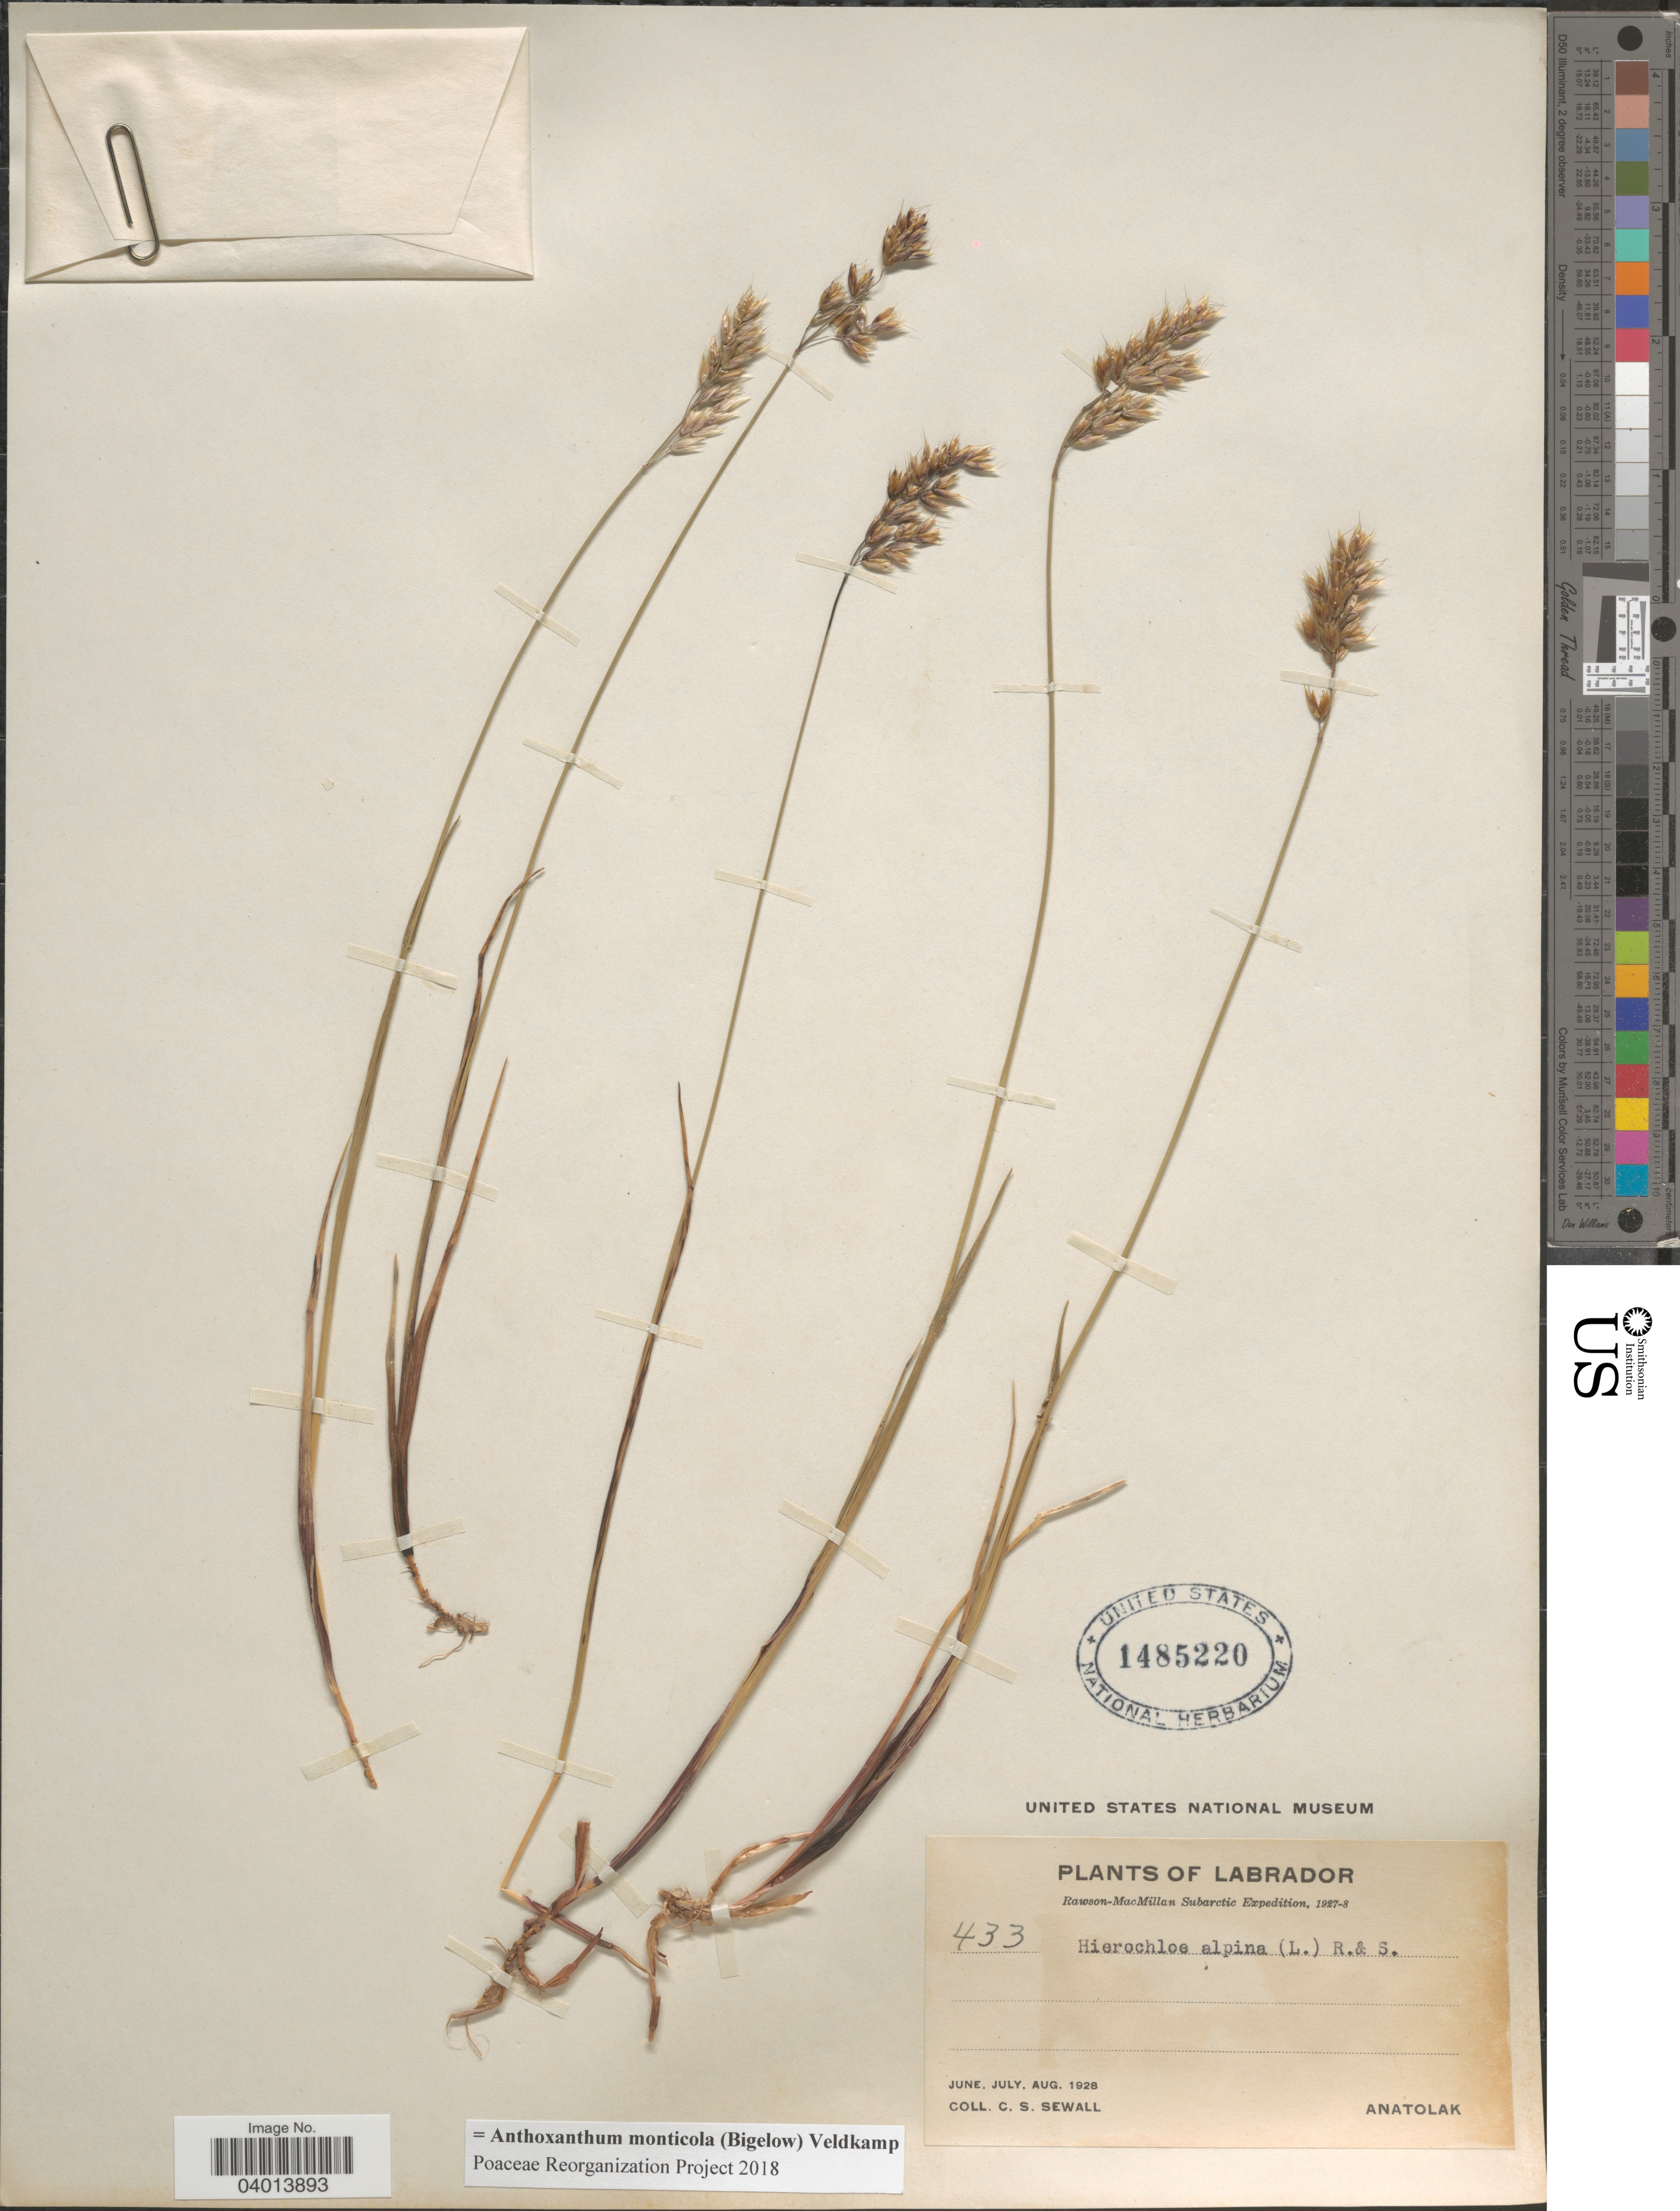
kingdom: Plantae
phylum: Tracheophyta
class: Liliopsida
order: Poales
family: Poaceae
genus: Anthoxanthum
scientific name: Anthoxanthum monticola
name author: (Bigelow) Veldkamp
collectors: C. Sewall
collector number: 433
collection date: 1928-06/1928-08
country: Canada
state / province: Newfoundland and Labrador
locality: Labrador. Anatolak.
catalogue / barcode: US 1485220